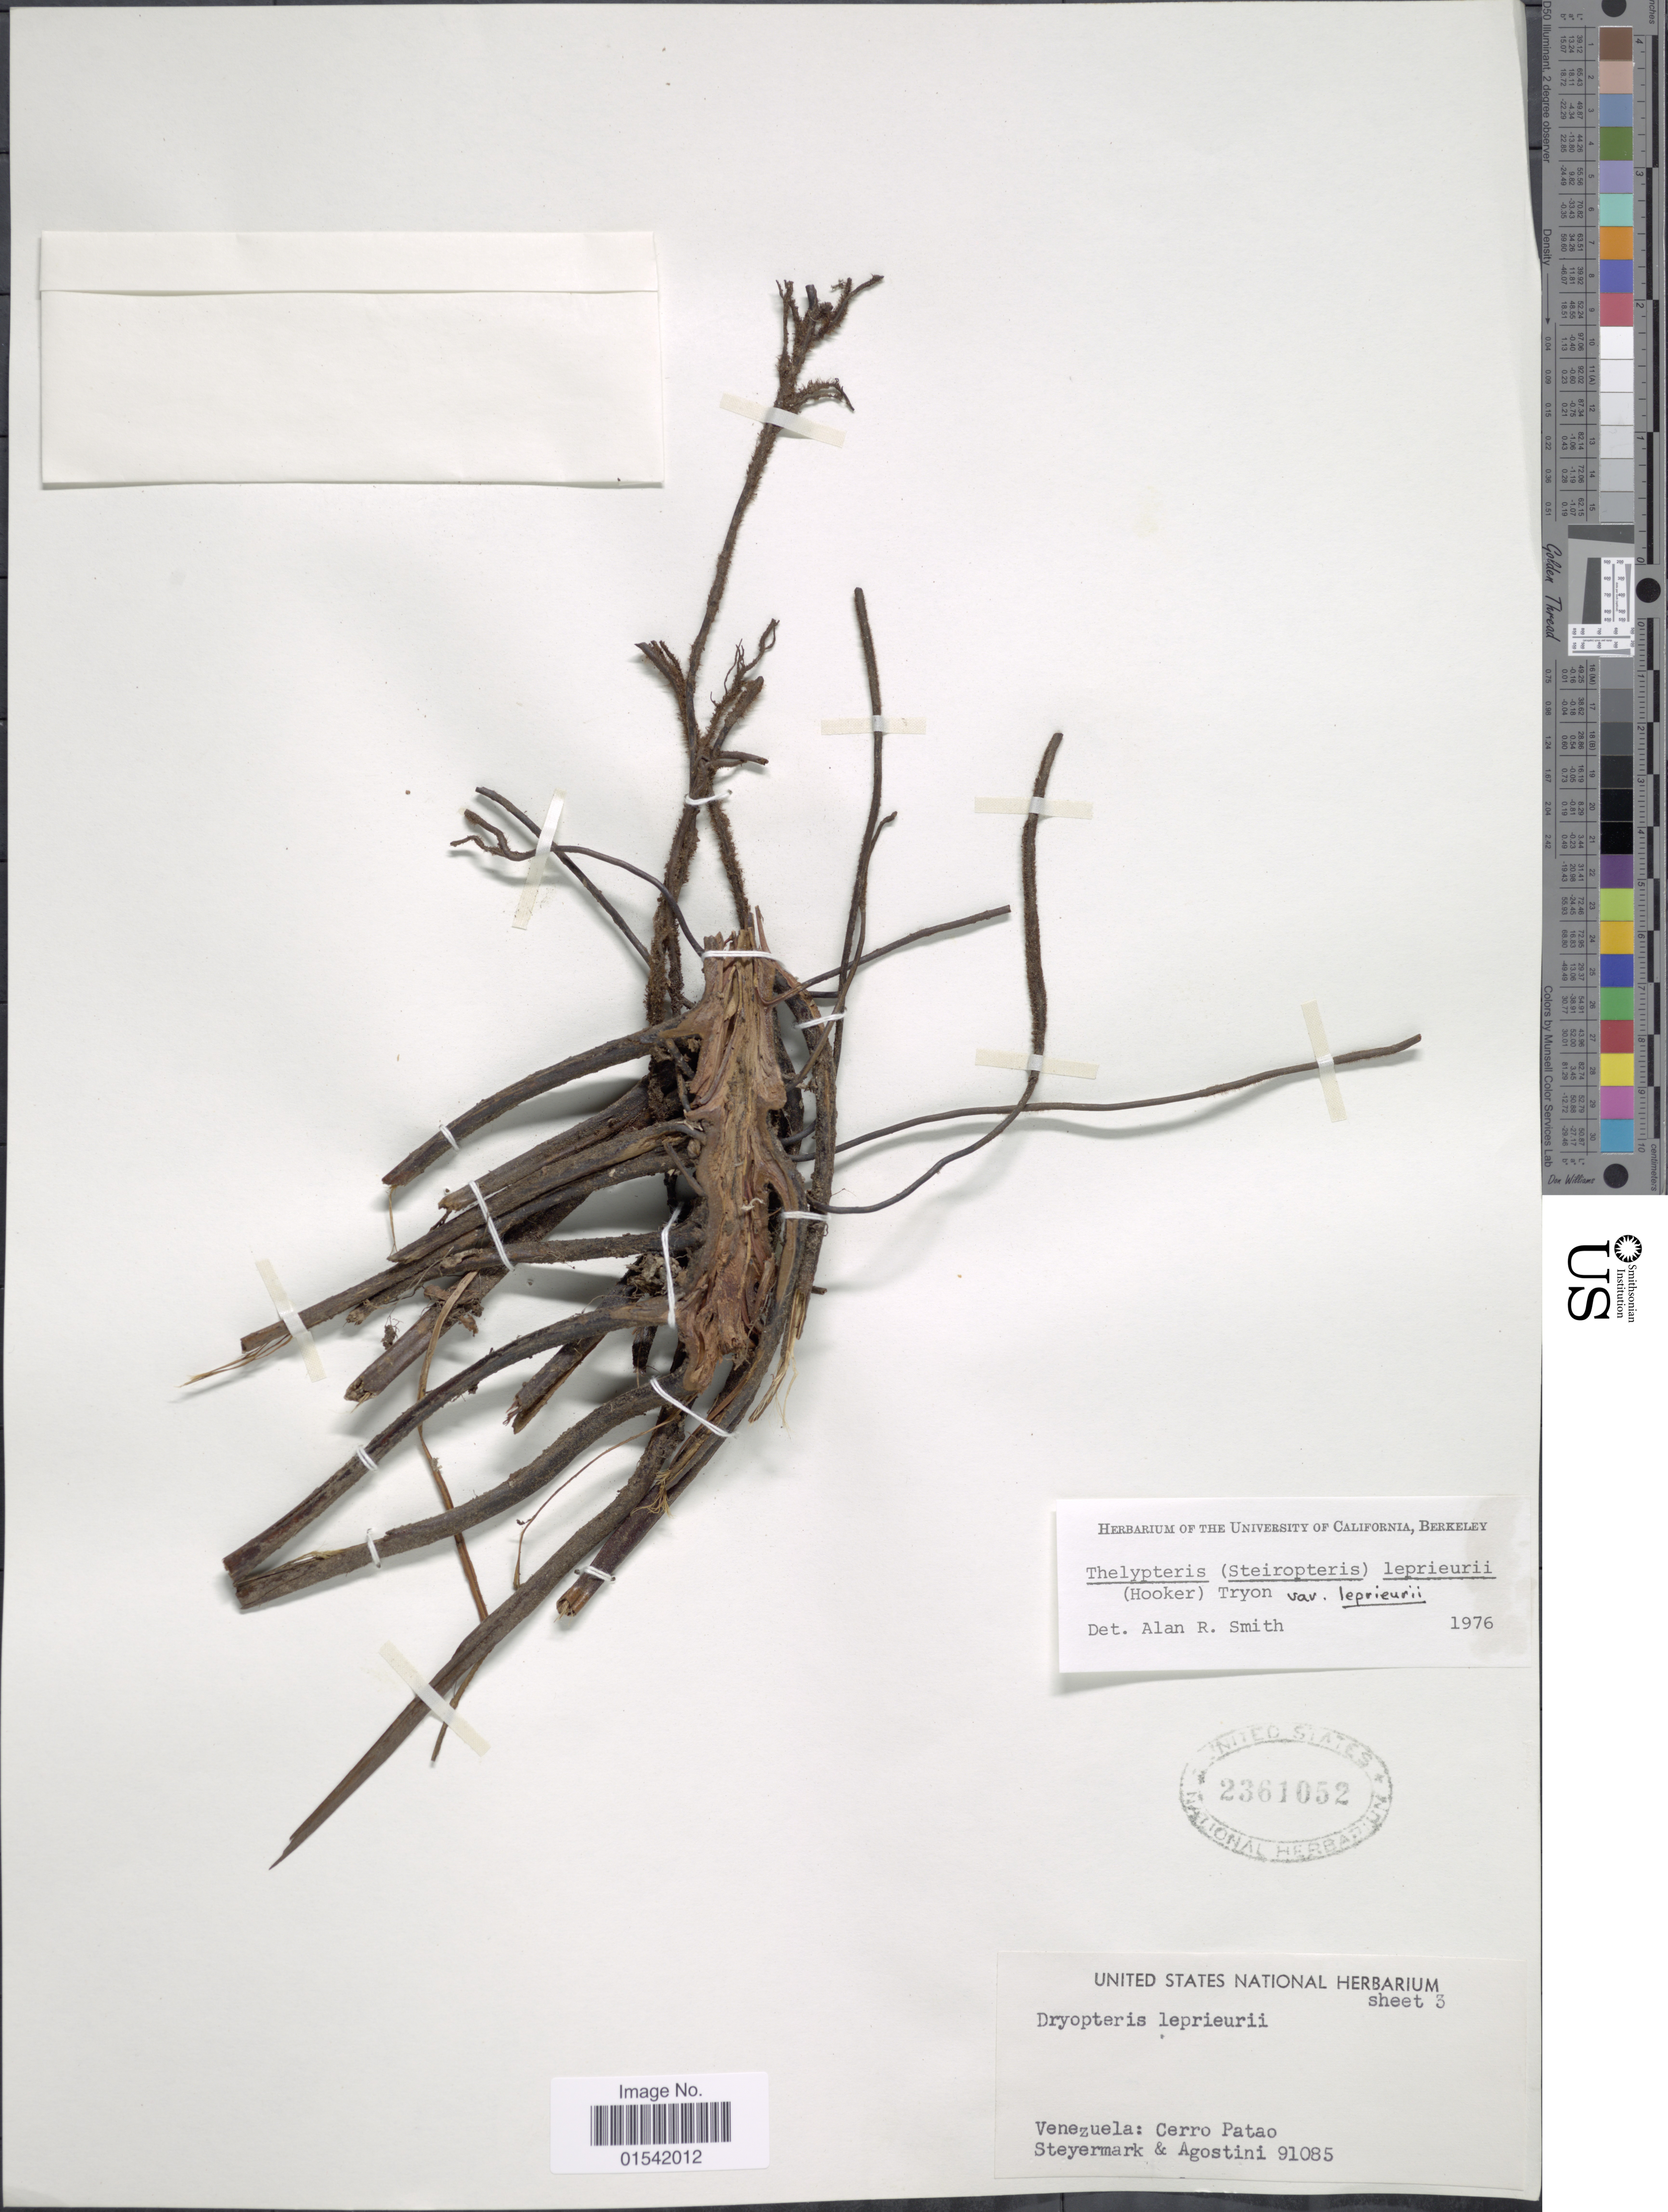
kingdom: Plantae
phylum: Tracheophyta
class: Polypodiopsida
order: Polypodiales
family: Thelypteridaceae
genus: Steiropteris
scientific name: Steiropteris leprieurii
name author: (Hook. f.) Pic. Serm.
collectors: J. Steyermark & Agostini, --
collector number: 91085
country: Venezuela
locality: Cerro Patao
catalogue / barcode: US 2361052